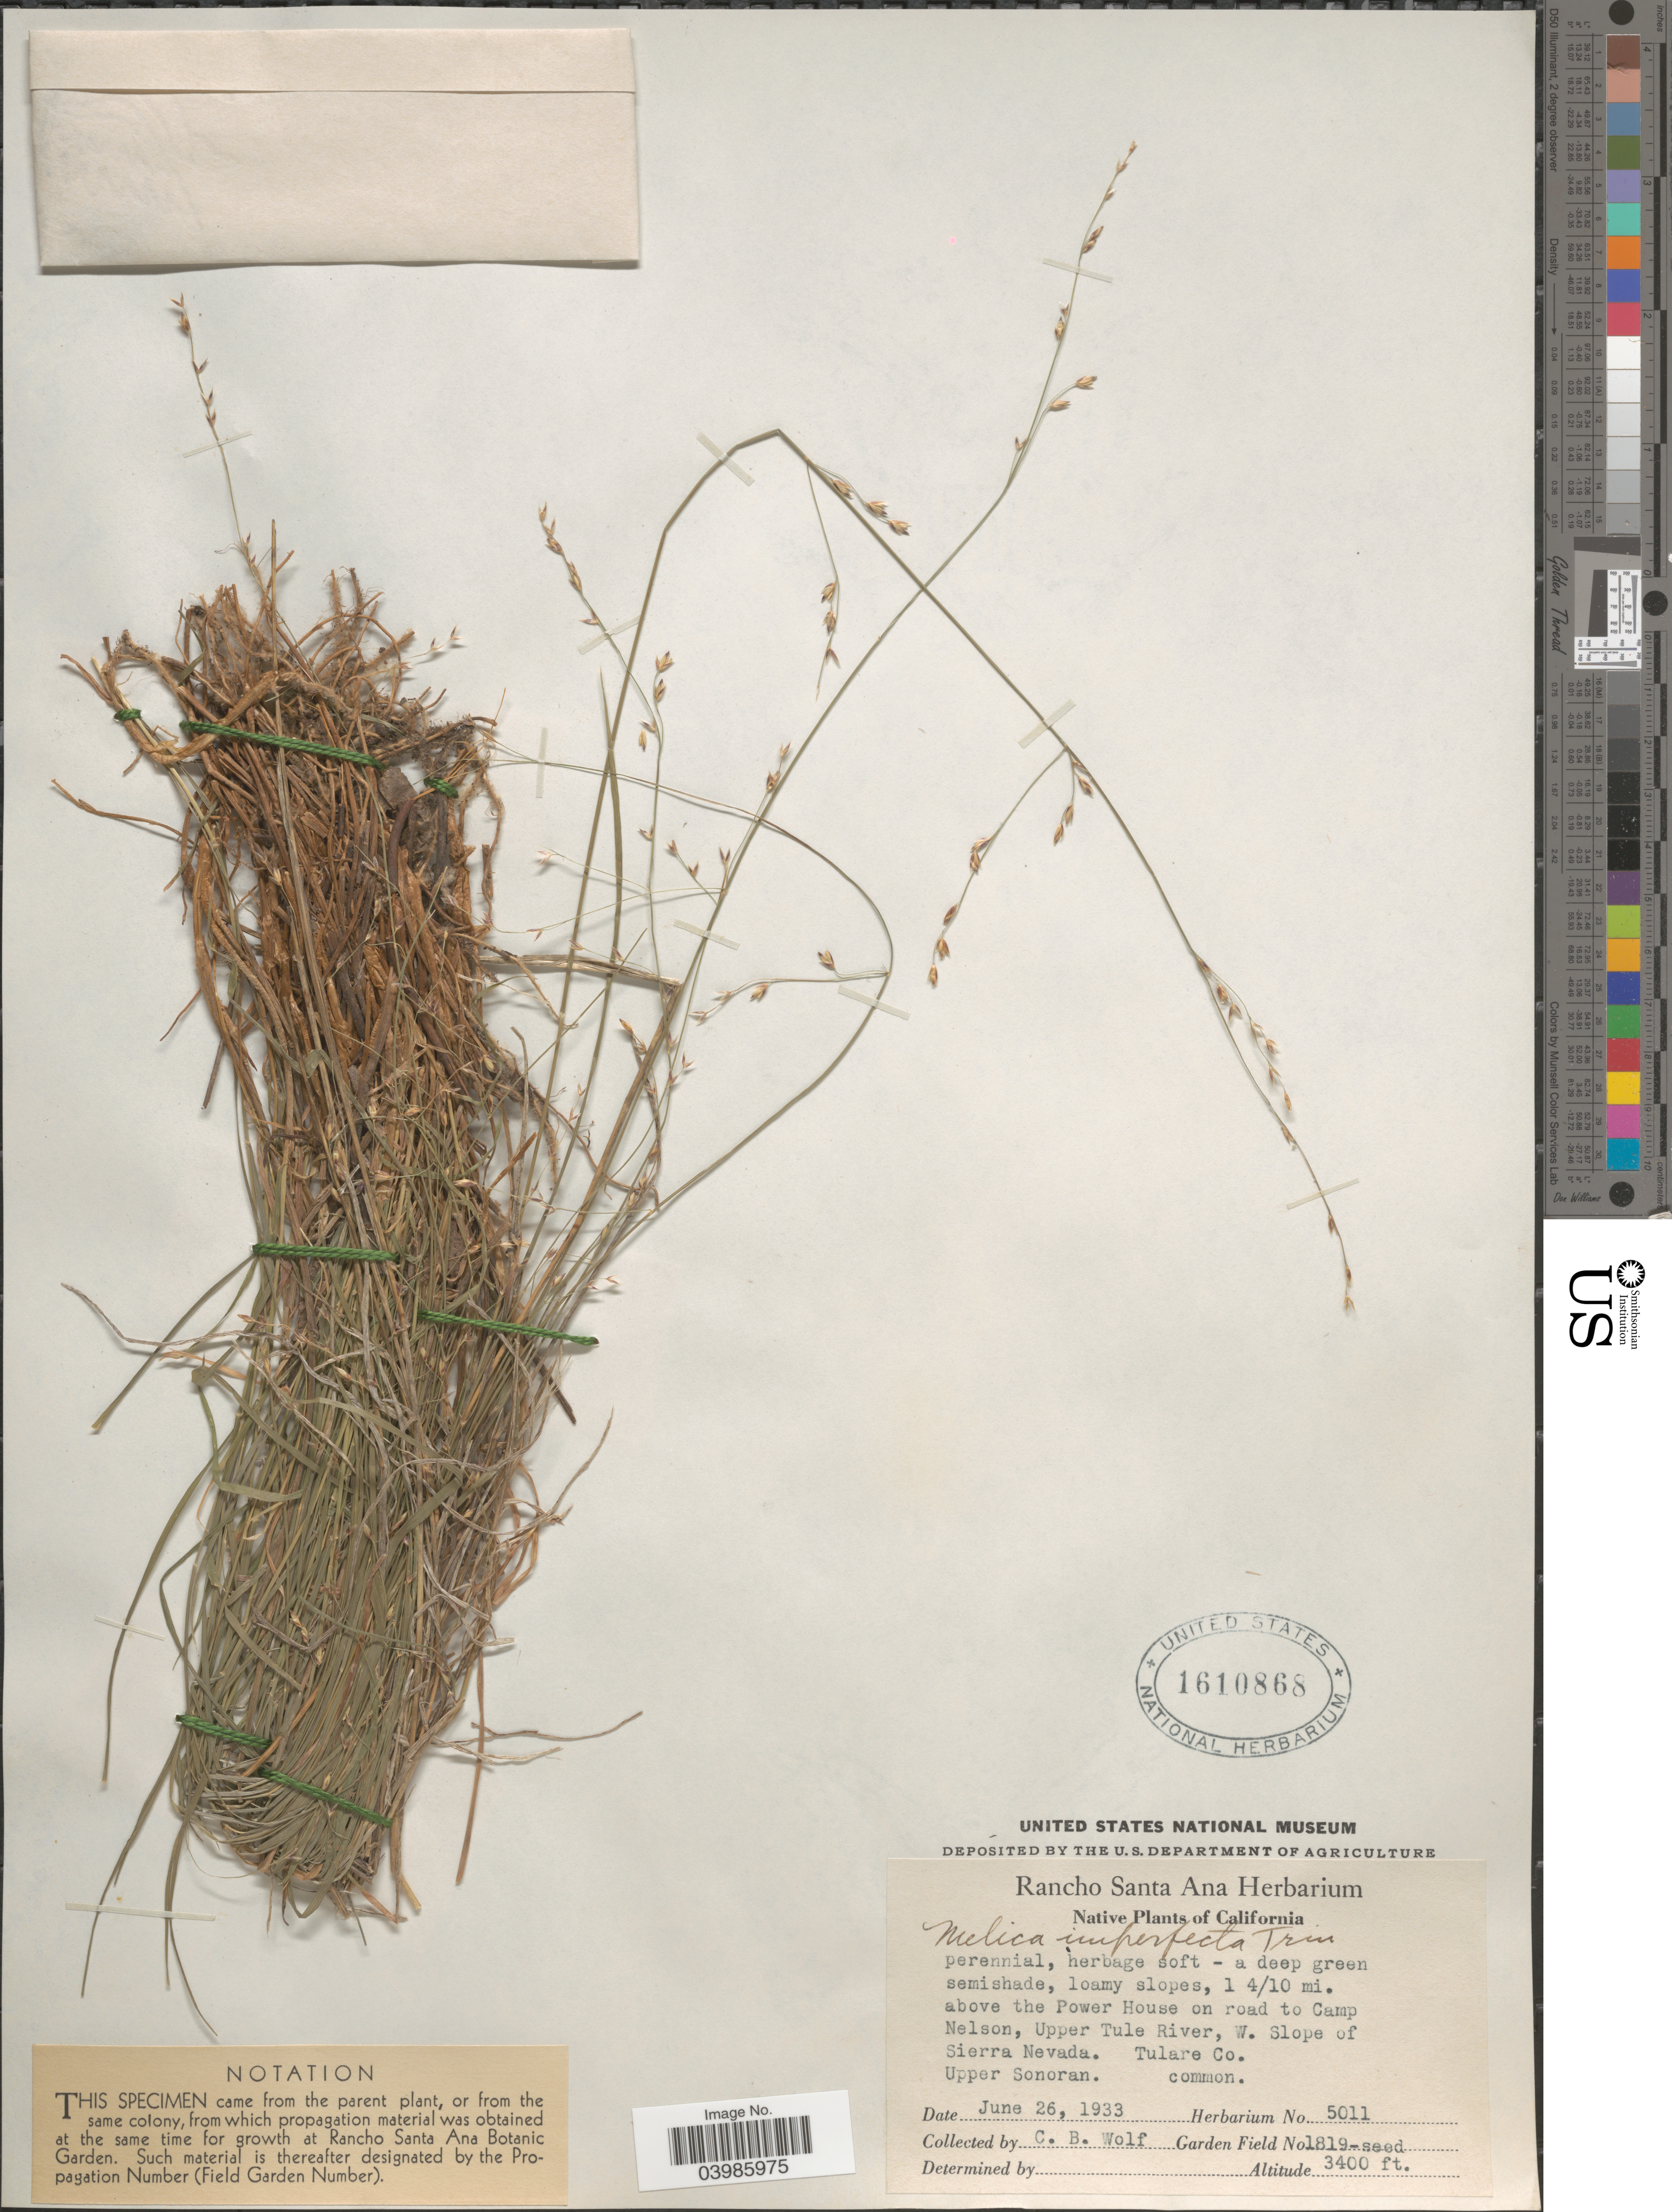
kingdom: Plantae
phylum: Tracheophyta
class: Liliopsida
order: Poales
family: Poaceae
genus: Melica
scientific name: Melica imperfecta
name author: Trin.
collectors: C. B. Wolf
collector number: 5011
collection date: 1933-06-26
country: United States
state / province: California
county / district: Tulare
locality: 1 4/10 mi. above the Power House on road to Camp Nelson, Upper Tule River, W. slope of Sierra Nevada. Tulare Co. Upper Sonoran.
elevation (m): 1036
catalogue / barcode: US 1610868